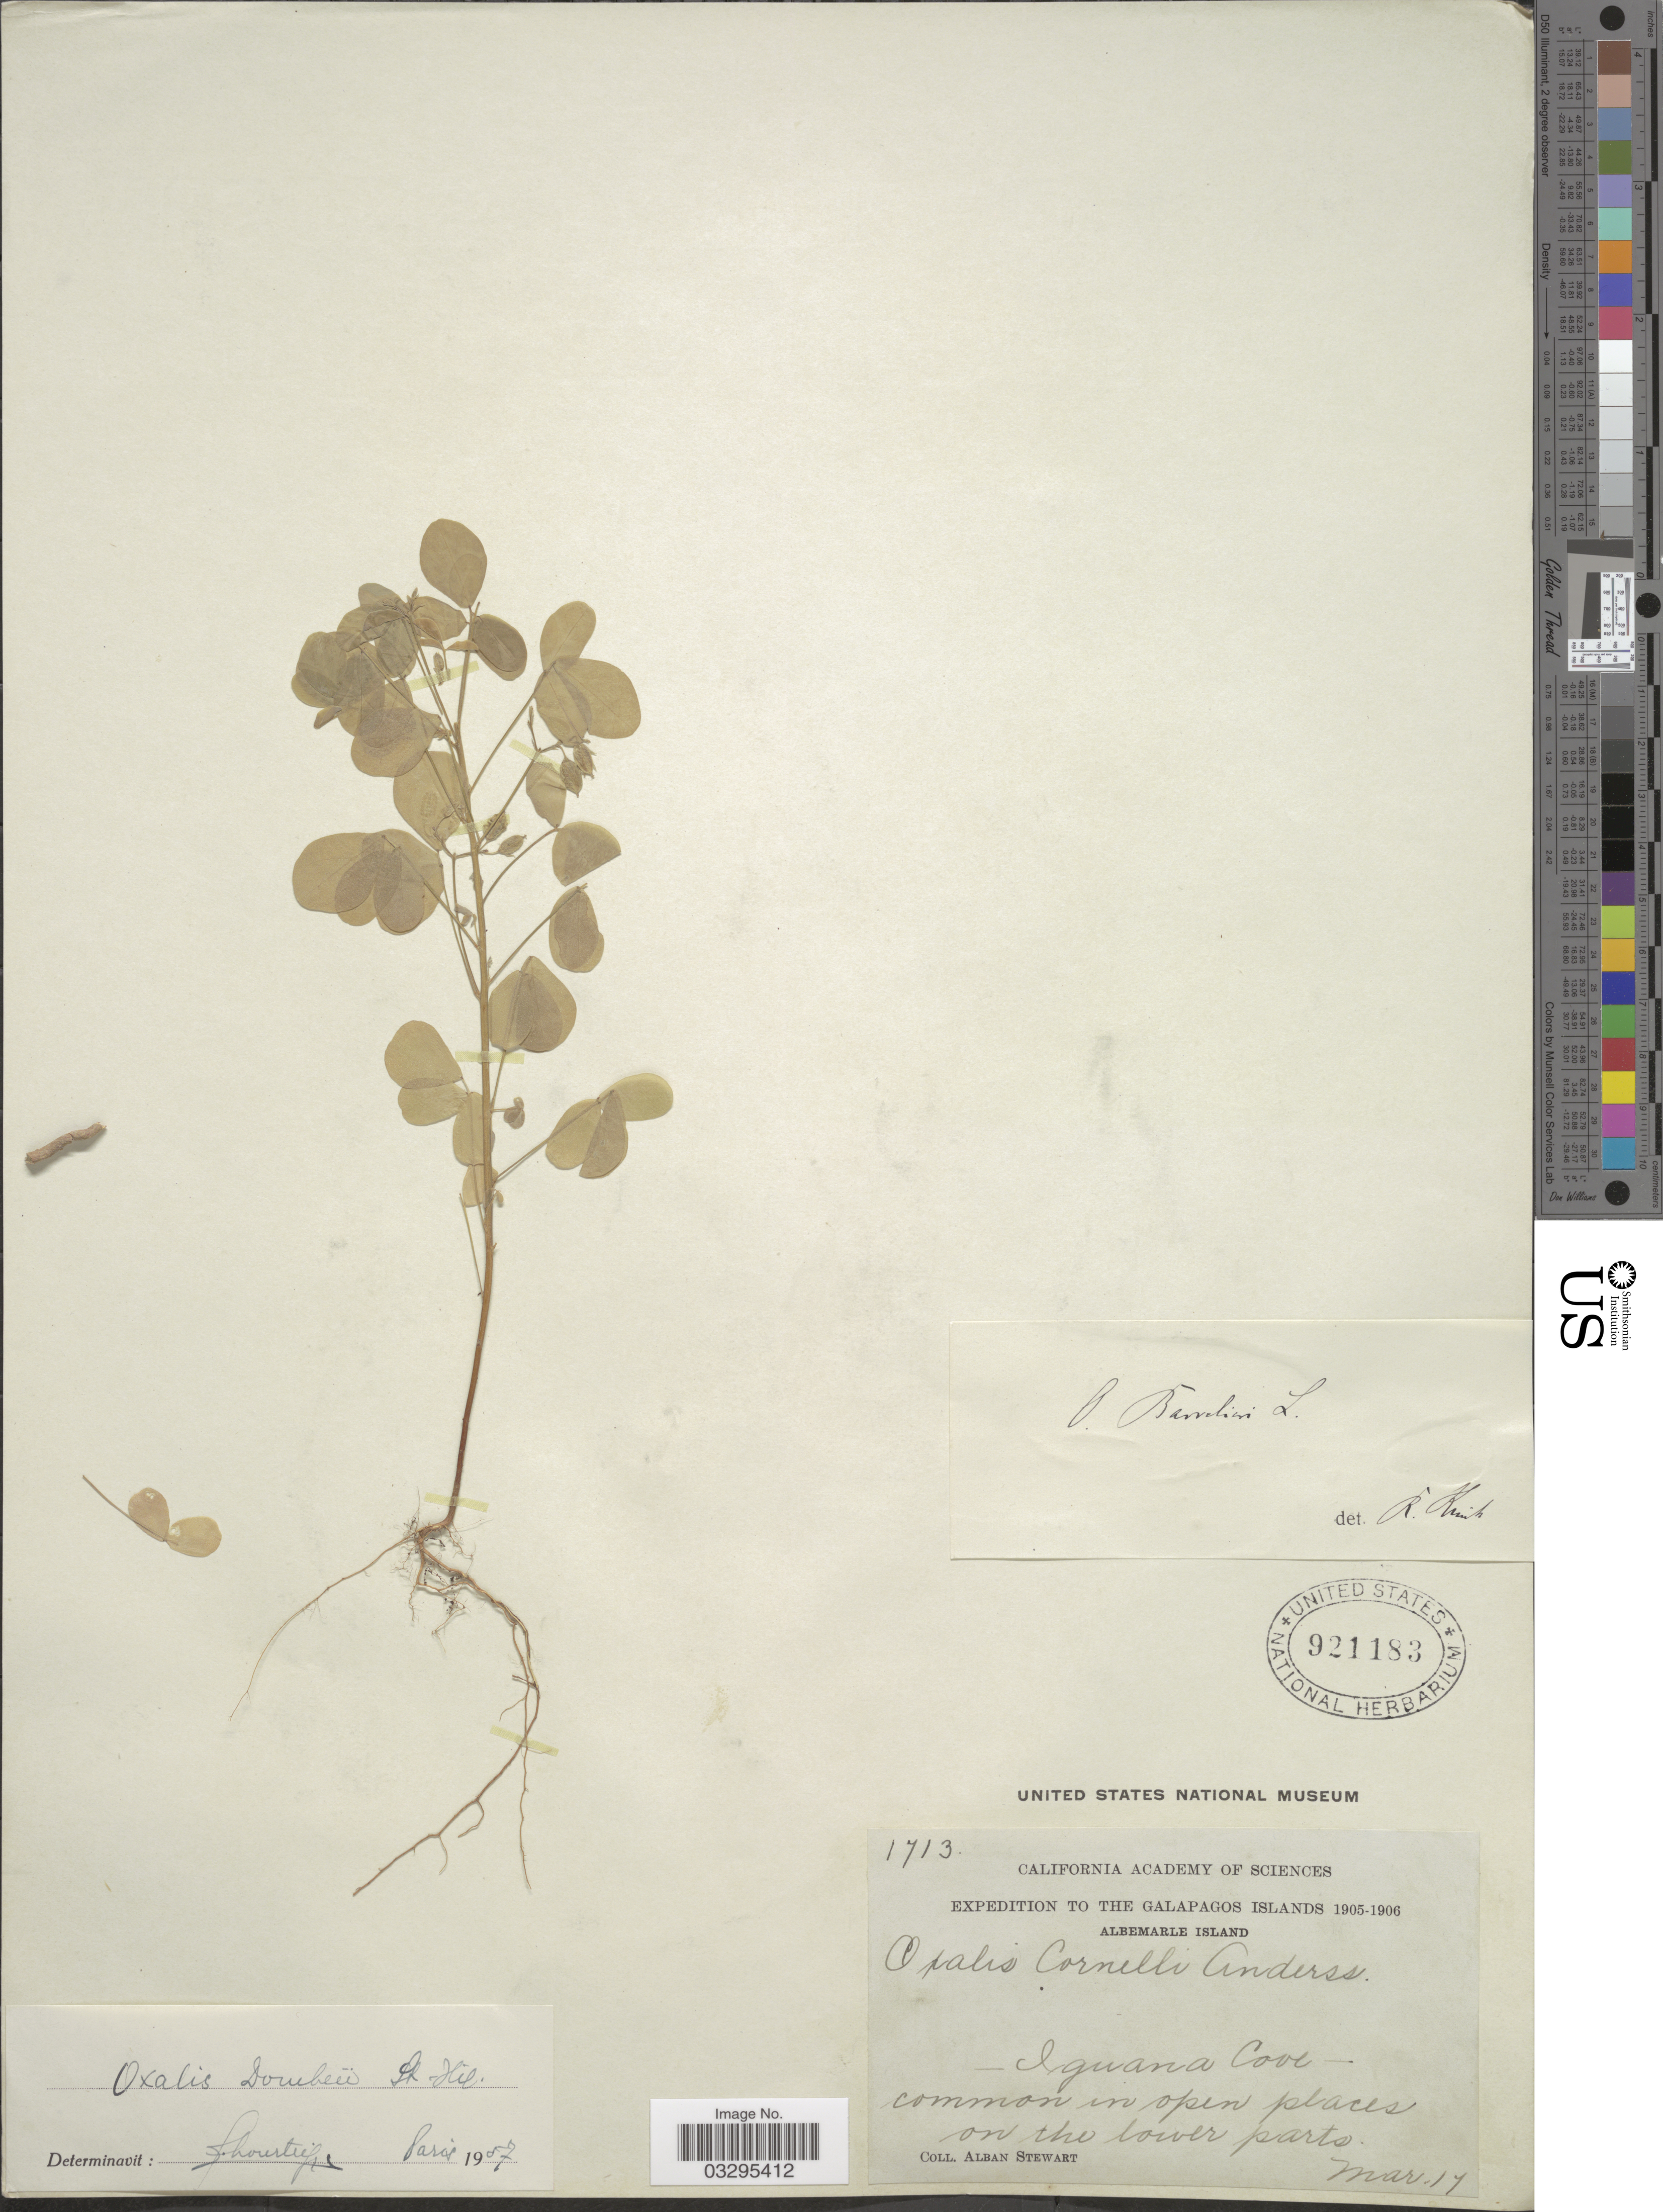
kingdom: Plantae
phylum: Tracheophyta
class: Magnoliopsida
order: Oxalidales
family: Oxalidaceae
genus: Oxalis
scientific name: Oxalis dombeyi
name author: A. St.-Hil.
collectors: A. Stewart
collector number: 1713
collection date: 1905-03-17/1906-03-17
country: Ecuador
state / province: Colón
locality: The Galapagos Islands. Albemarle Island. -Iguana Cove-.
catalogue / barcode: US 921183